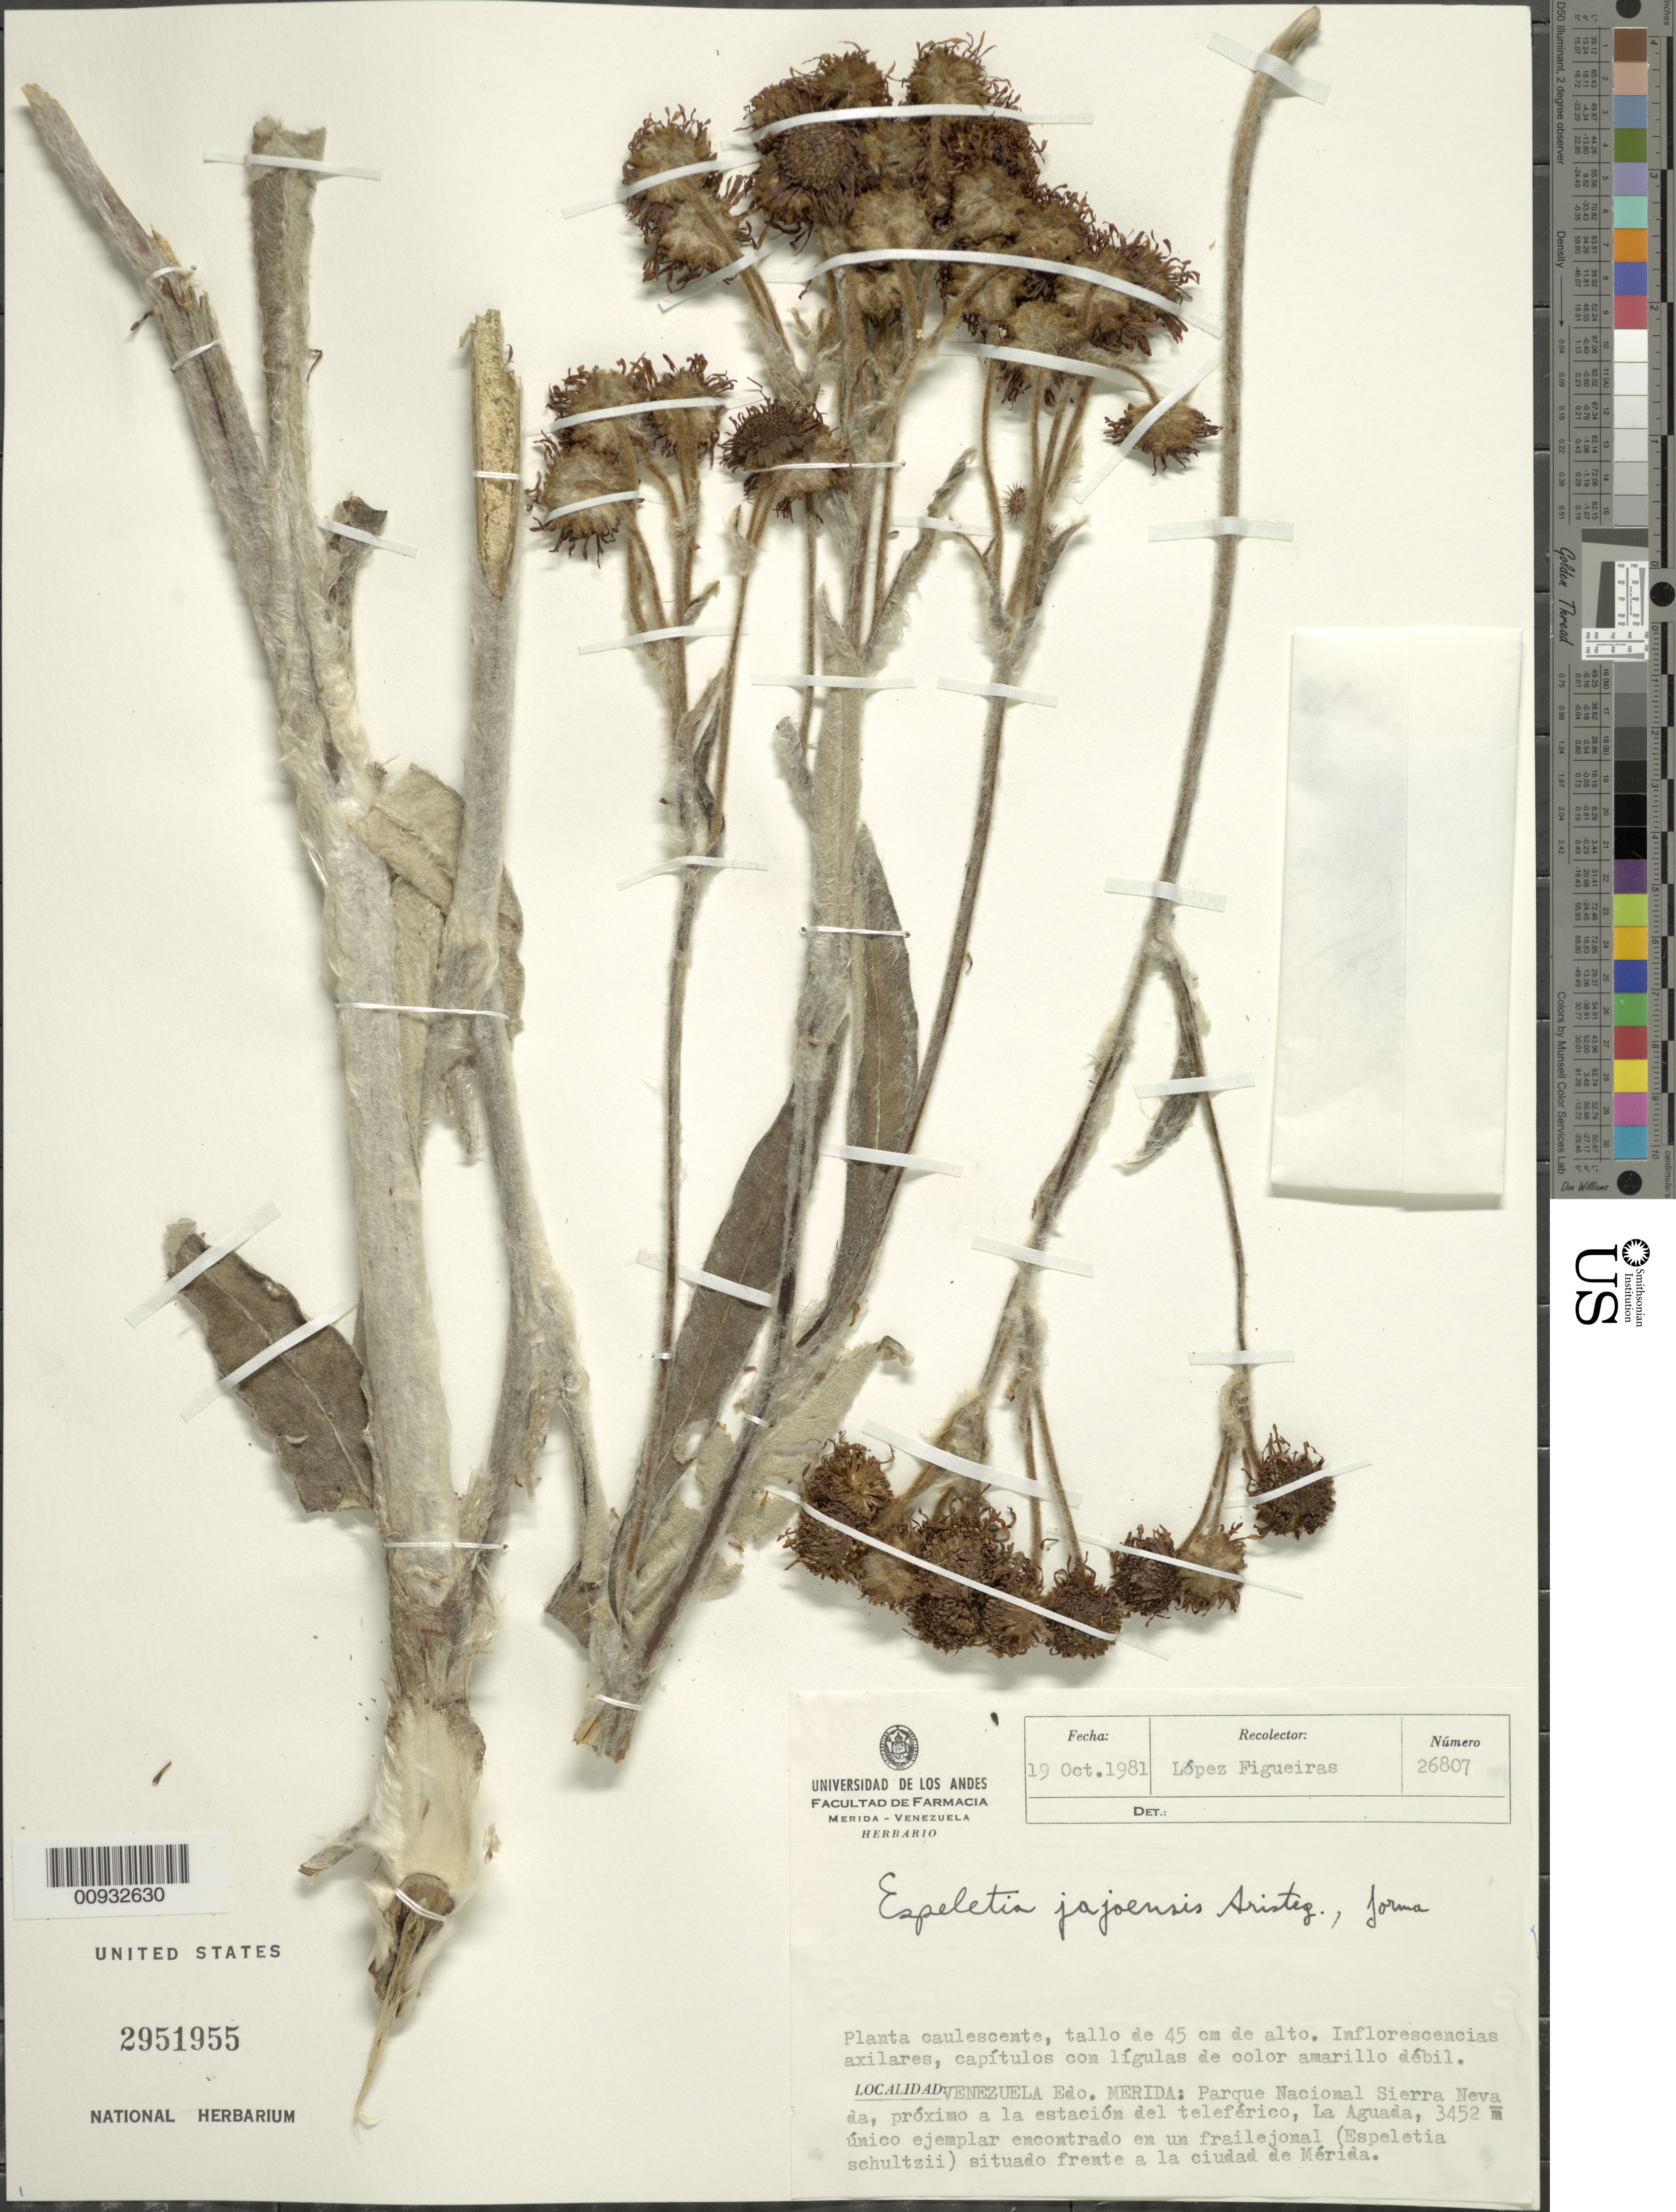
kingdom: Plantae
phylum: Tracheophyta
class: Magnoliopsida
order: Asterales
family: Asteraceae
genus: Espeletia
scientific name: Espeletia jajoensis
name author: Aristeg.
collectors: M. López Figueiras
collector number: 26807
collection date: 1981-10-19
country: Venezuela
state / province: Mérida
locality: Parque Nacional Sierra Nevada, proximo a la estacion del teleferico, La Aguada, umico ejemplar encontrado en un frailejonam situado frente a la cuidad de Merida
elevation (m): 3452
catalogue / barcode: US 2951955